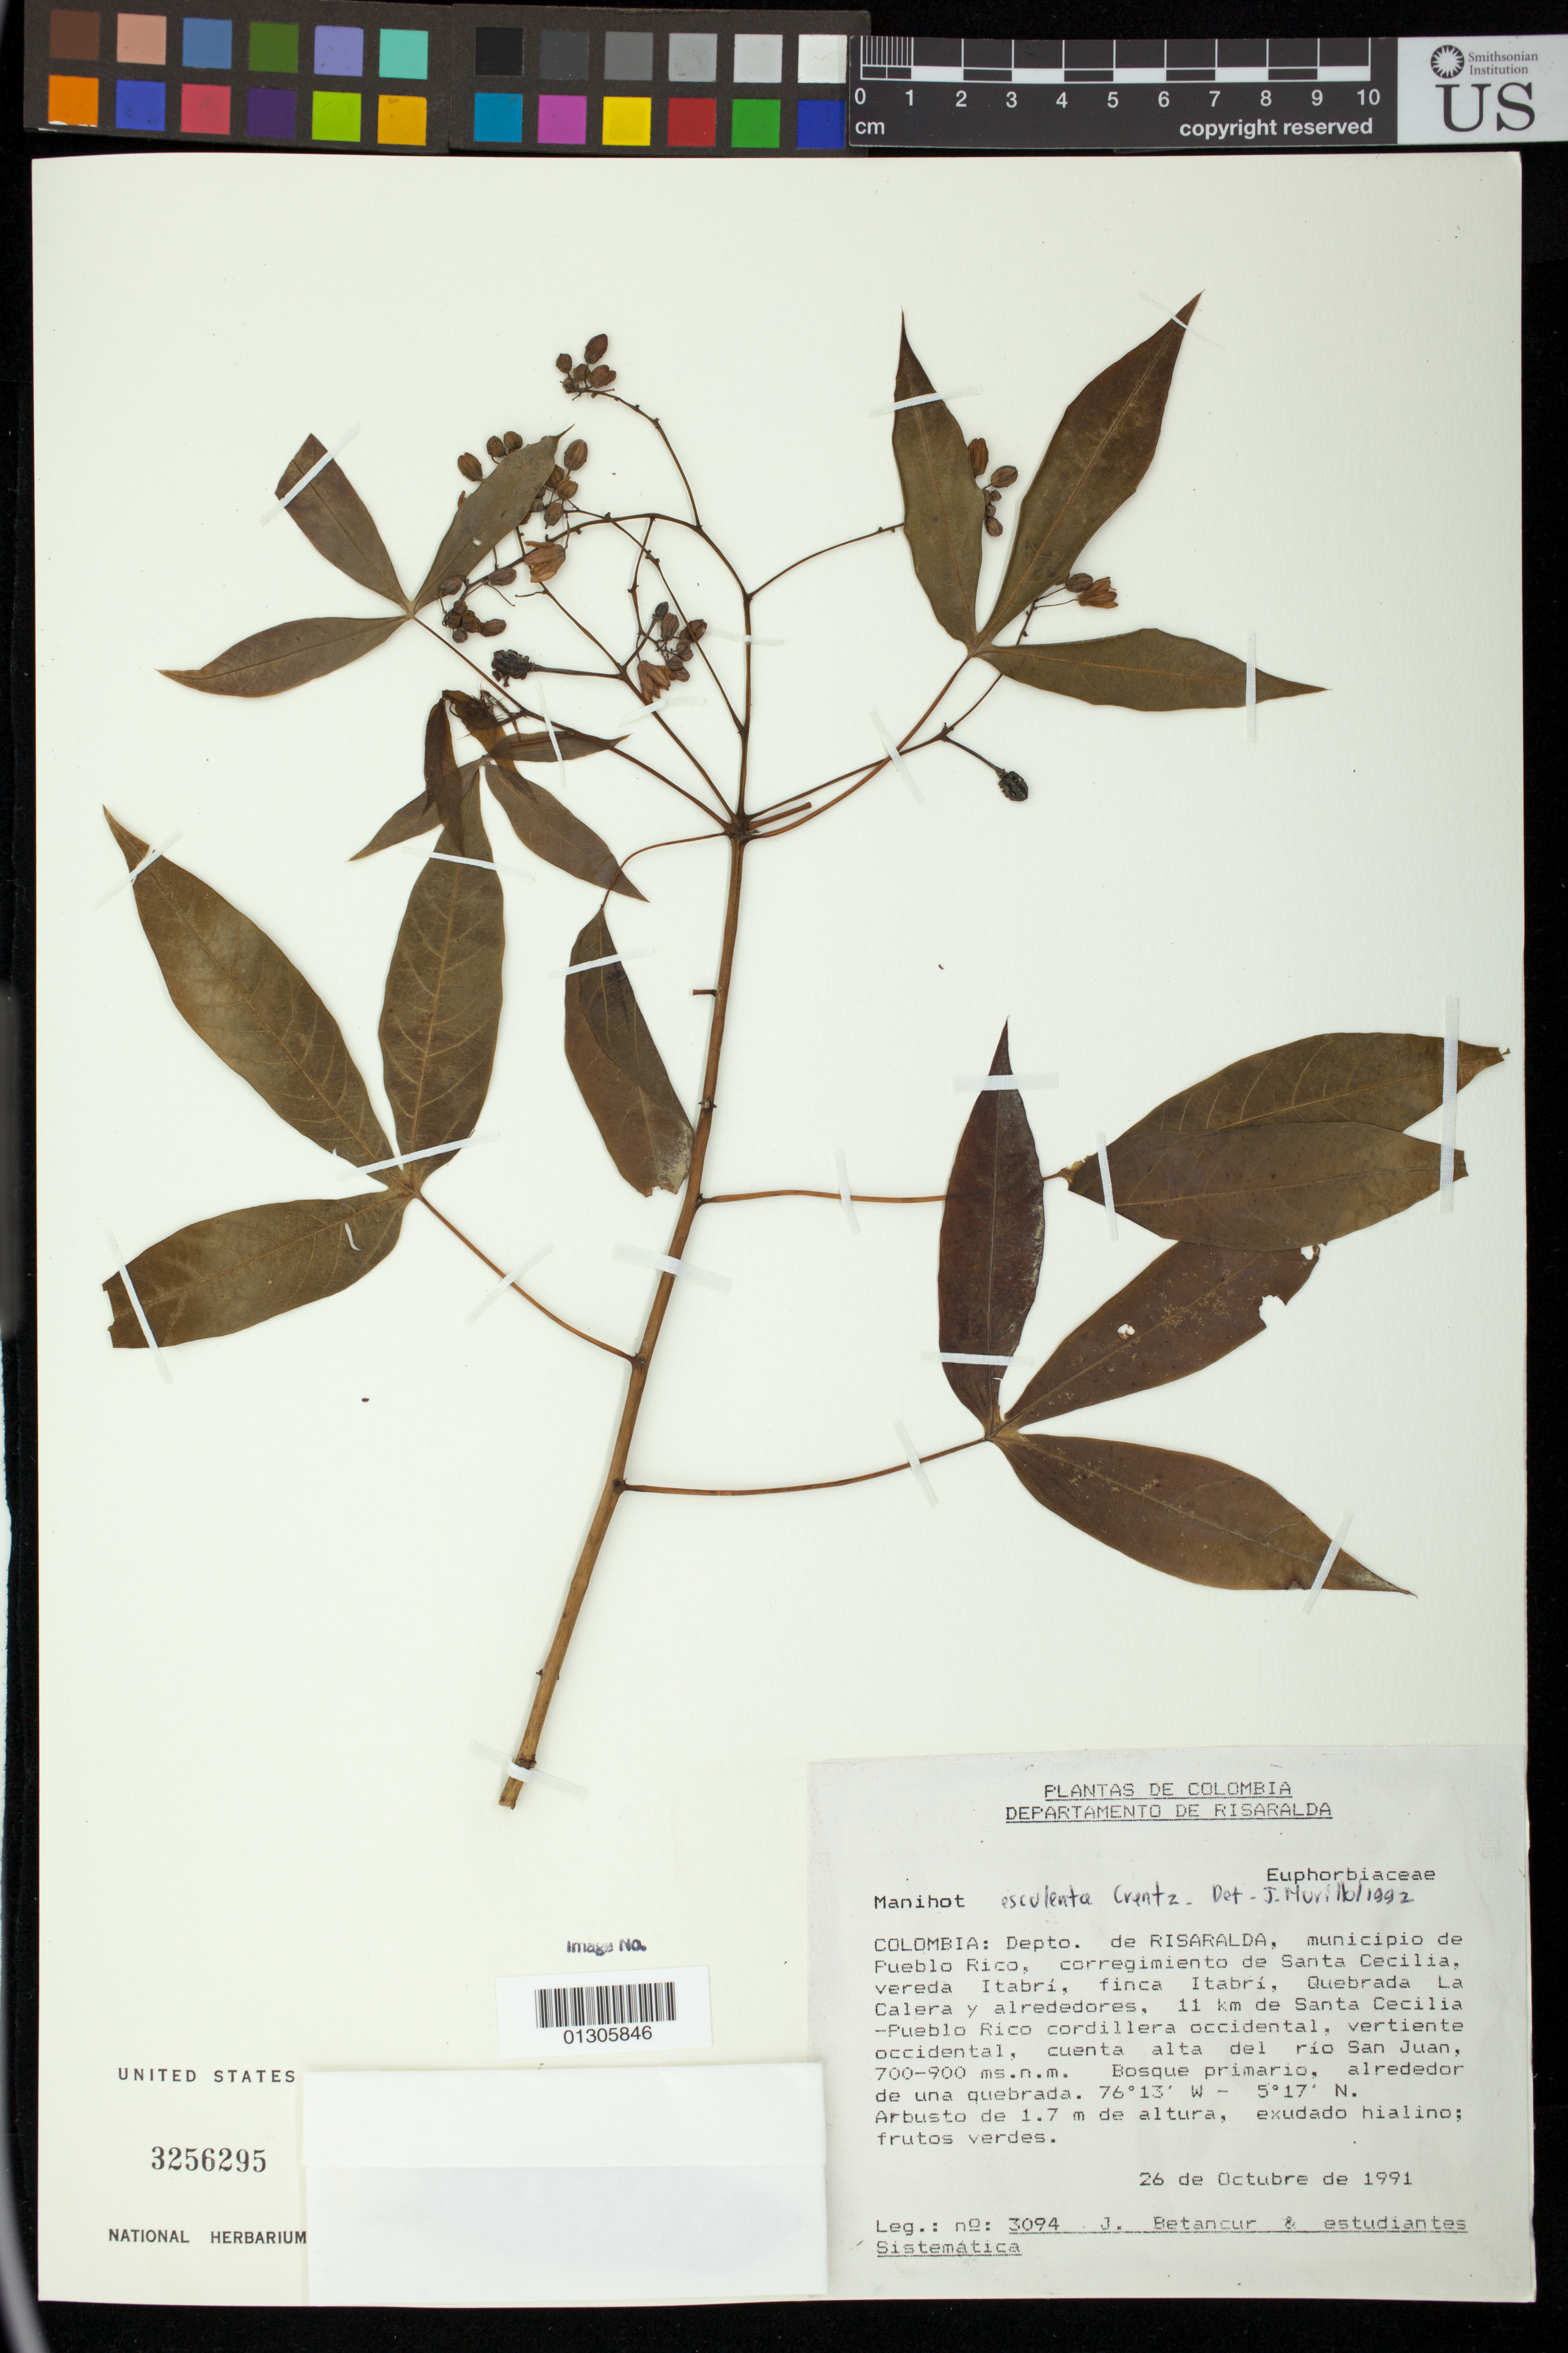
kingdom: Plantae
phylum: Tracheophyta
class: Magnoliopsida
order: Malpighiales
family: Euphorbiaceae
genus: Manihot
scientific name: Manihot esculenta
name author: Crantz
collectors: J. Betancur & Estudiantes Sistematica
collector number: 3094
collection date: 1991-10-26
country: Colombia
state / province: Risaralda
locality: municipio de Pueblo Rico, corregimiento de Santa Cecilia, vereda Itabri, finca Itabri, Quebrada La Calera y alrededores, 11 km de Santa Cecilia - Pueblo Rico Cordillera occidental, vertiente occidental, cuenta alta del rio San Juan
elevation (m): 700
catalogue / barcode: US 3256295